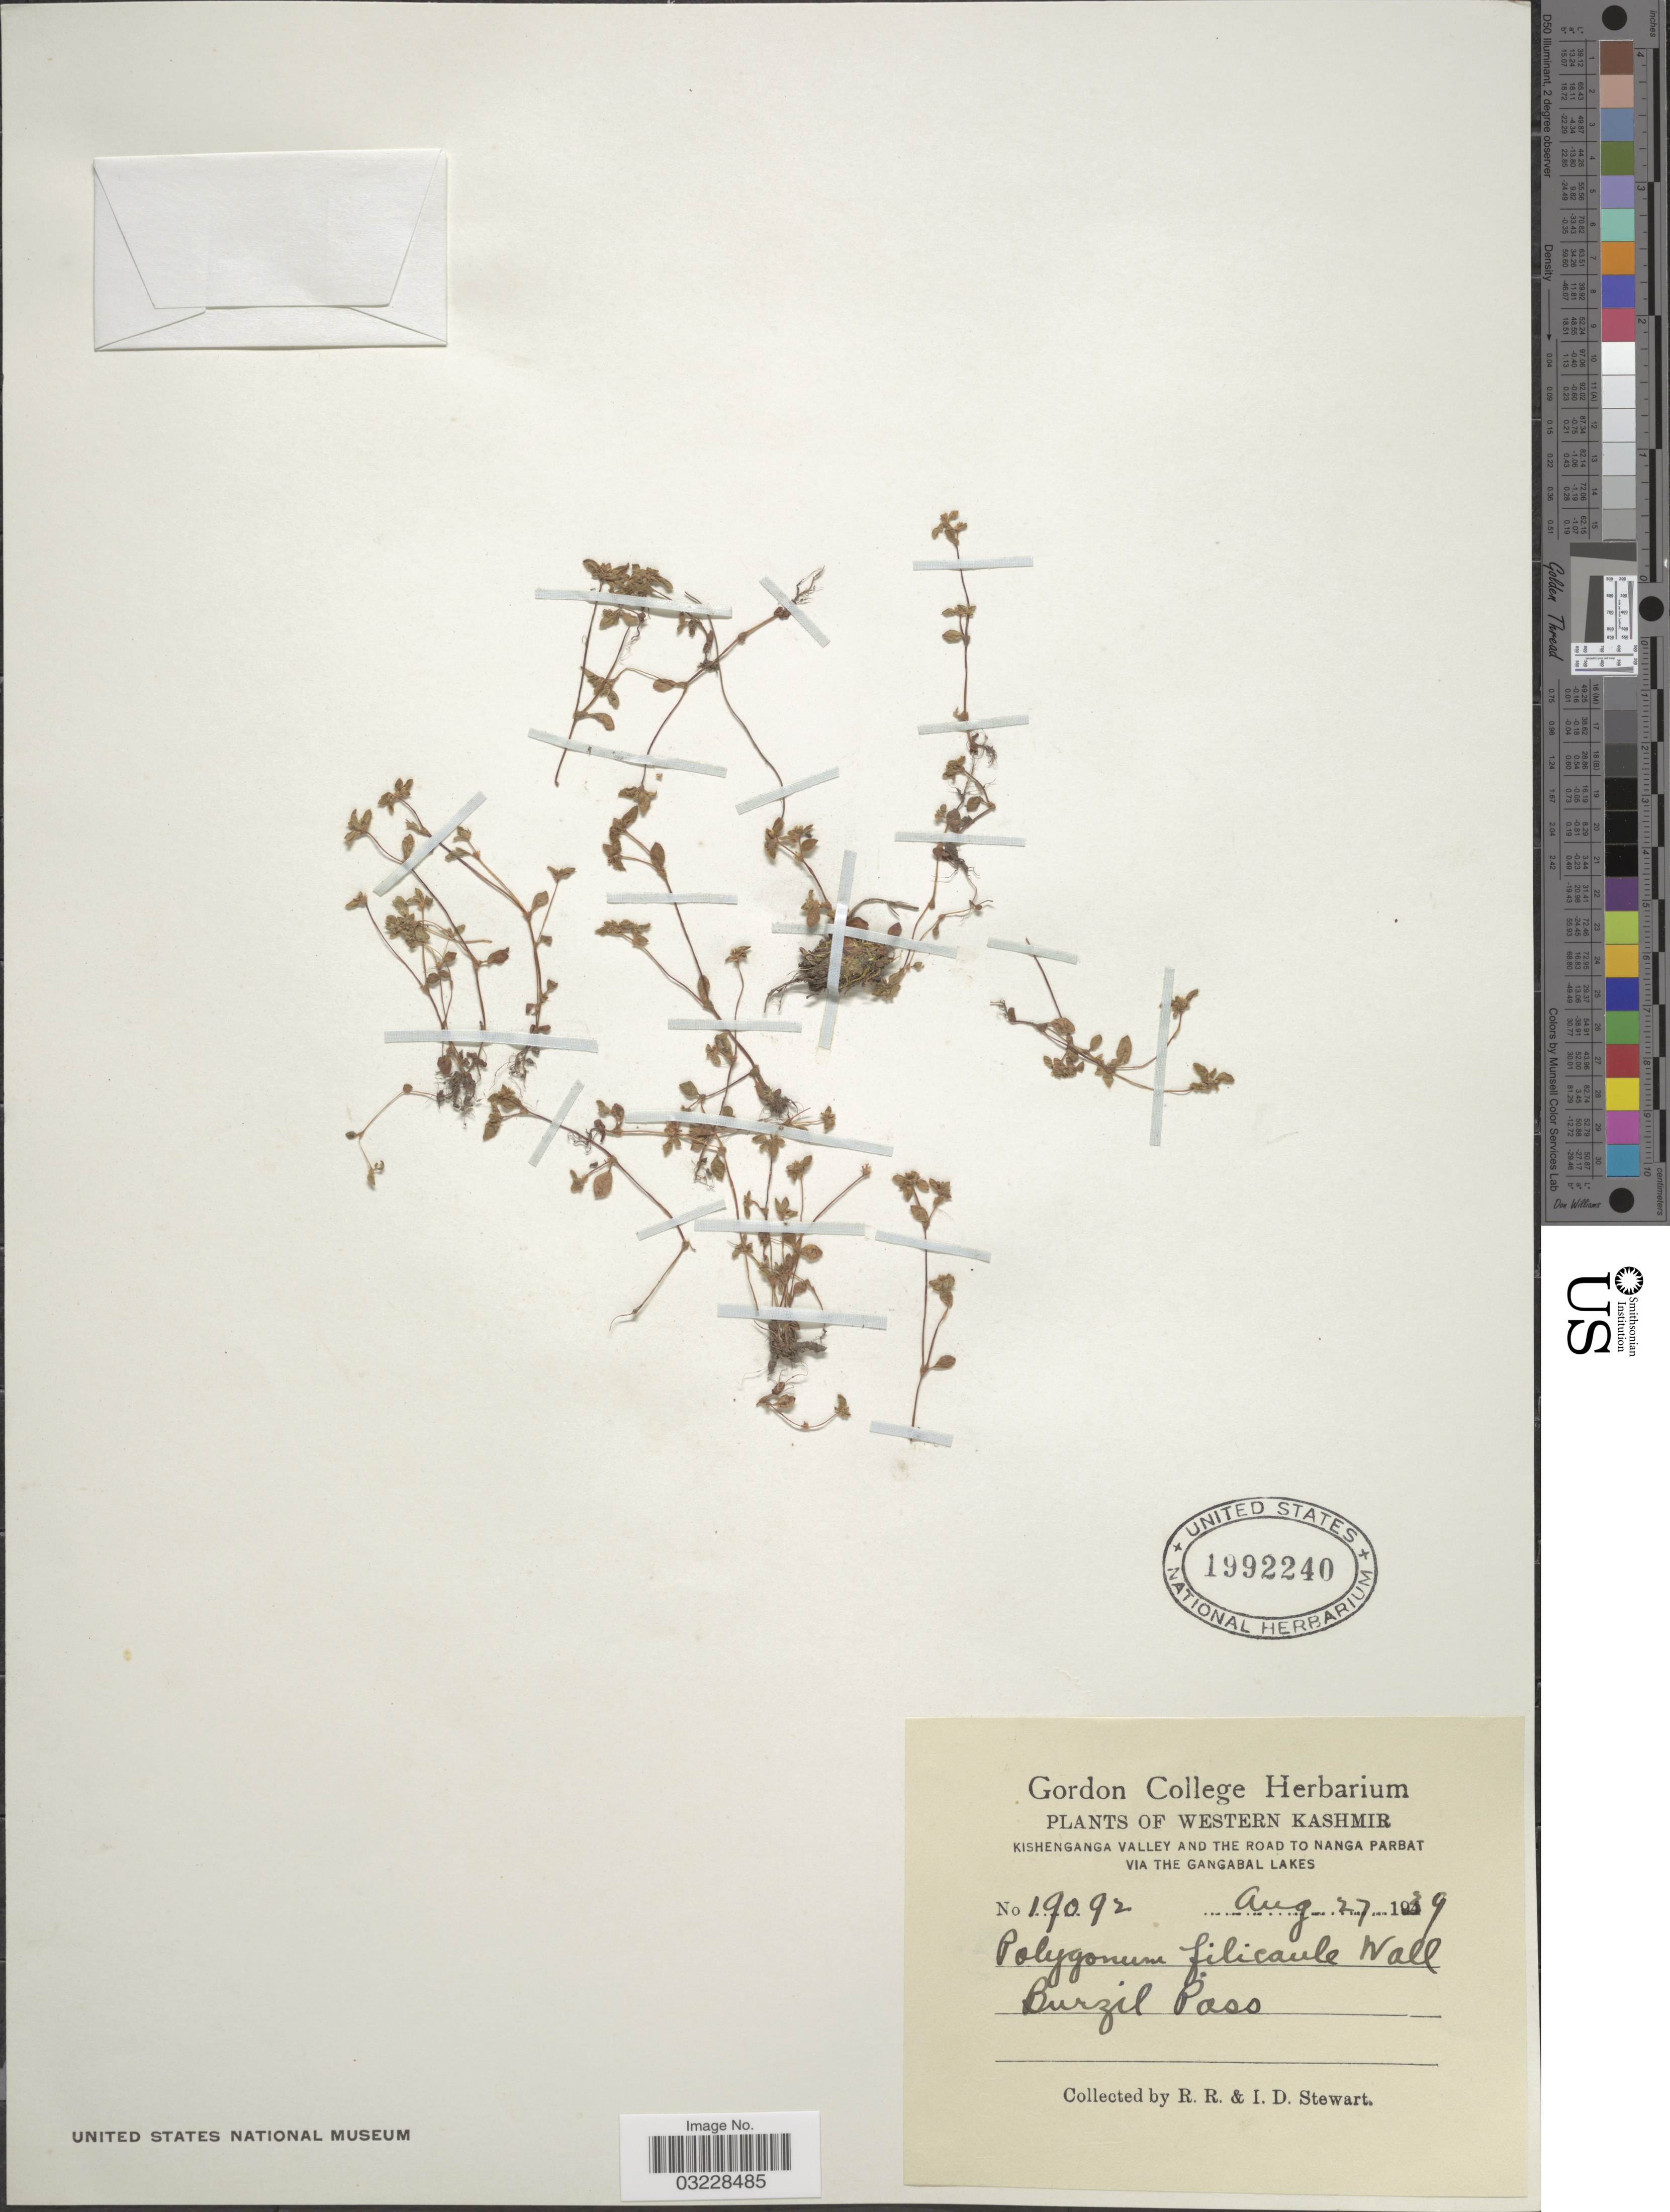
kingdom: Plantae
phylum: Tracheophyta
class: Magnoliopsida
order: Caryophyllales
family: Polygonaceae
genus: Koenigia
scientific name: Koenigia filicaulis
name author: (Wall. ex Meisn.) Hedberg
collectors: R. Stewart & I. Stewart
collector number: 19092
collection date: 1939-08-27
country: India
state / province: Jammu and Kashmir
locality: Western Kashmir. Kishenganga Valley and the Road to Nanga Parbat via the Gangabal Lakes. Burzil Pass.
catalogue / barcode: US 1992240